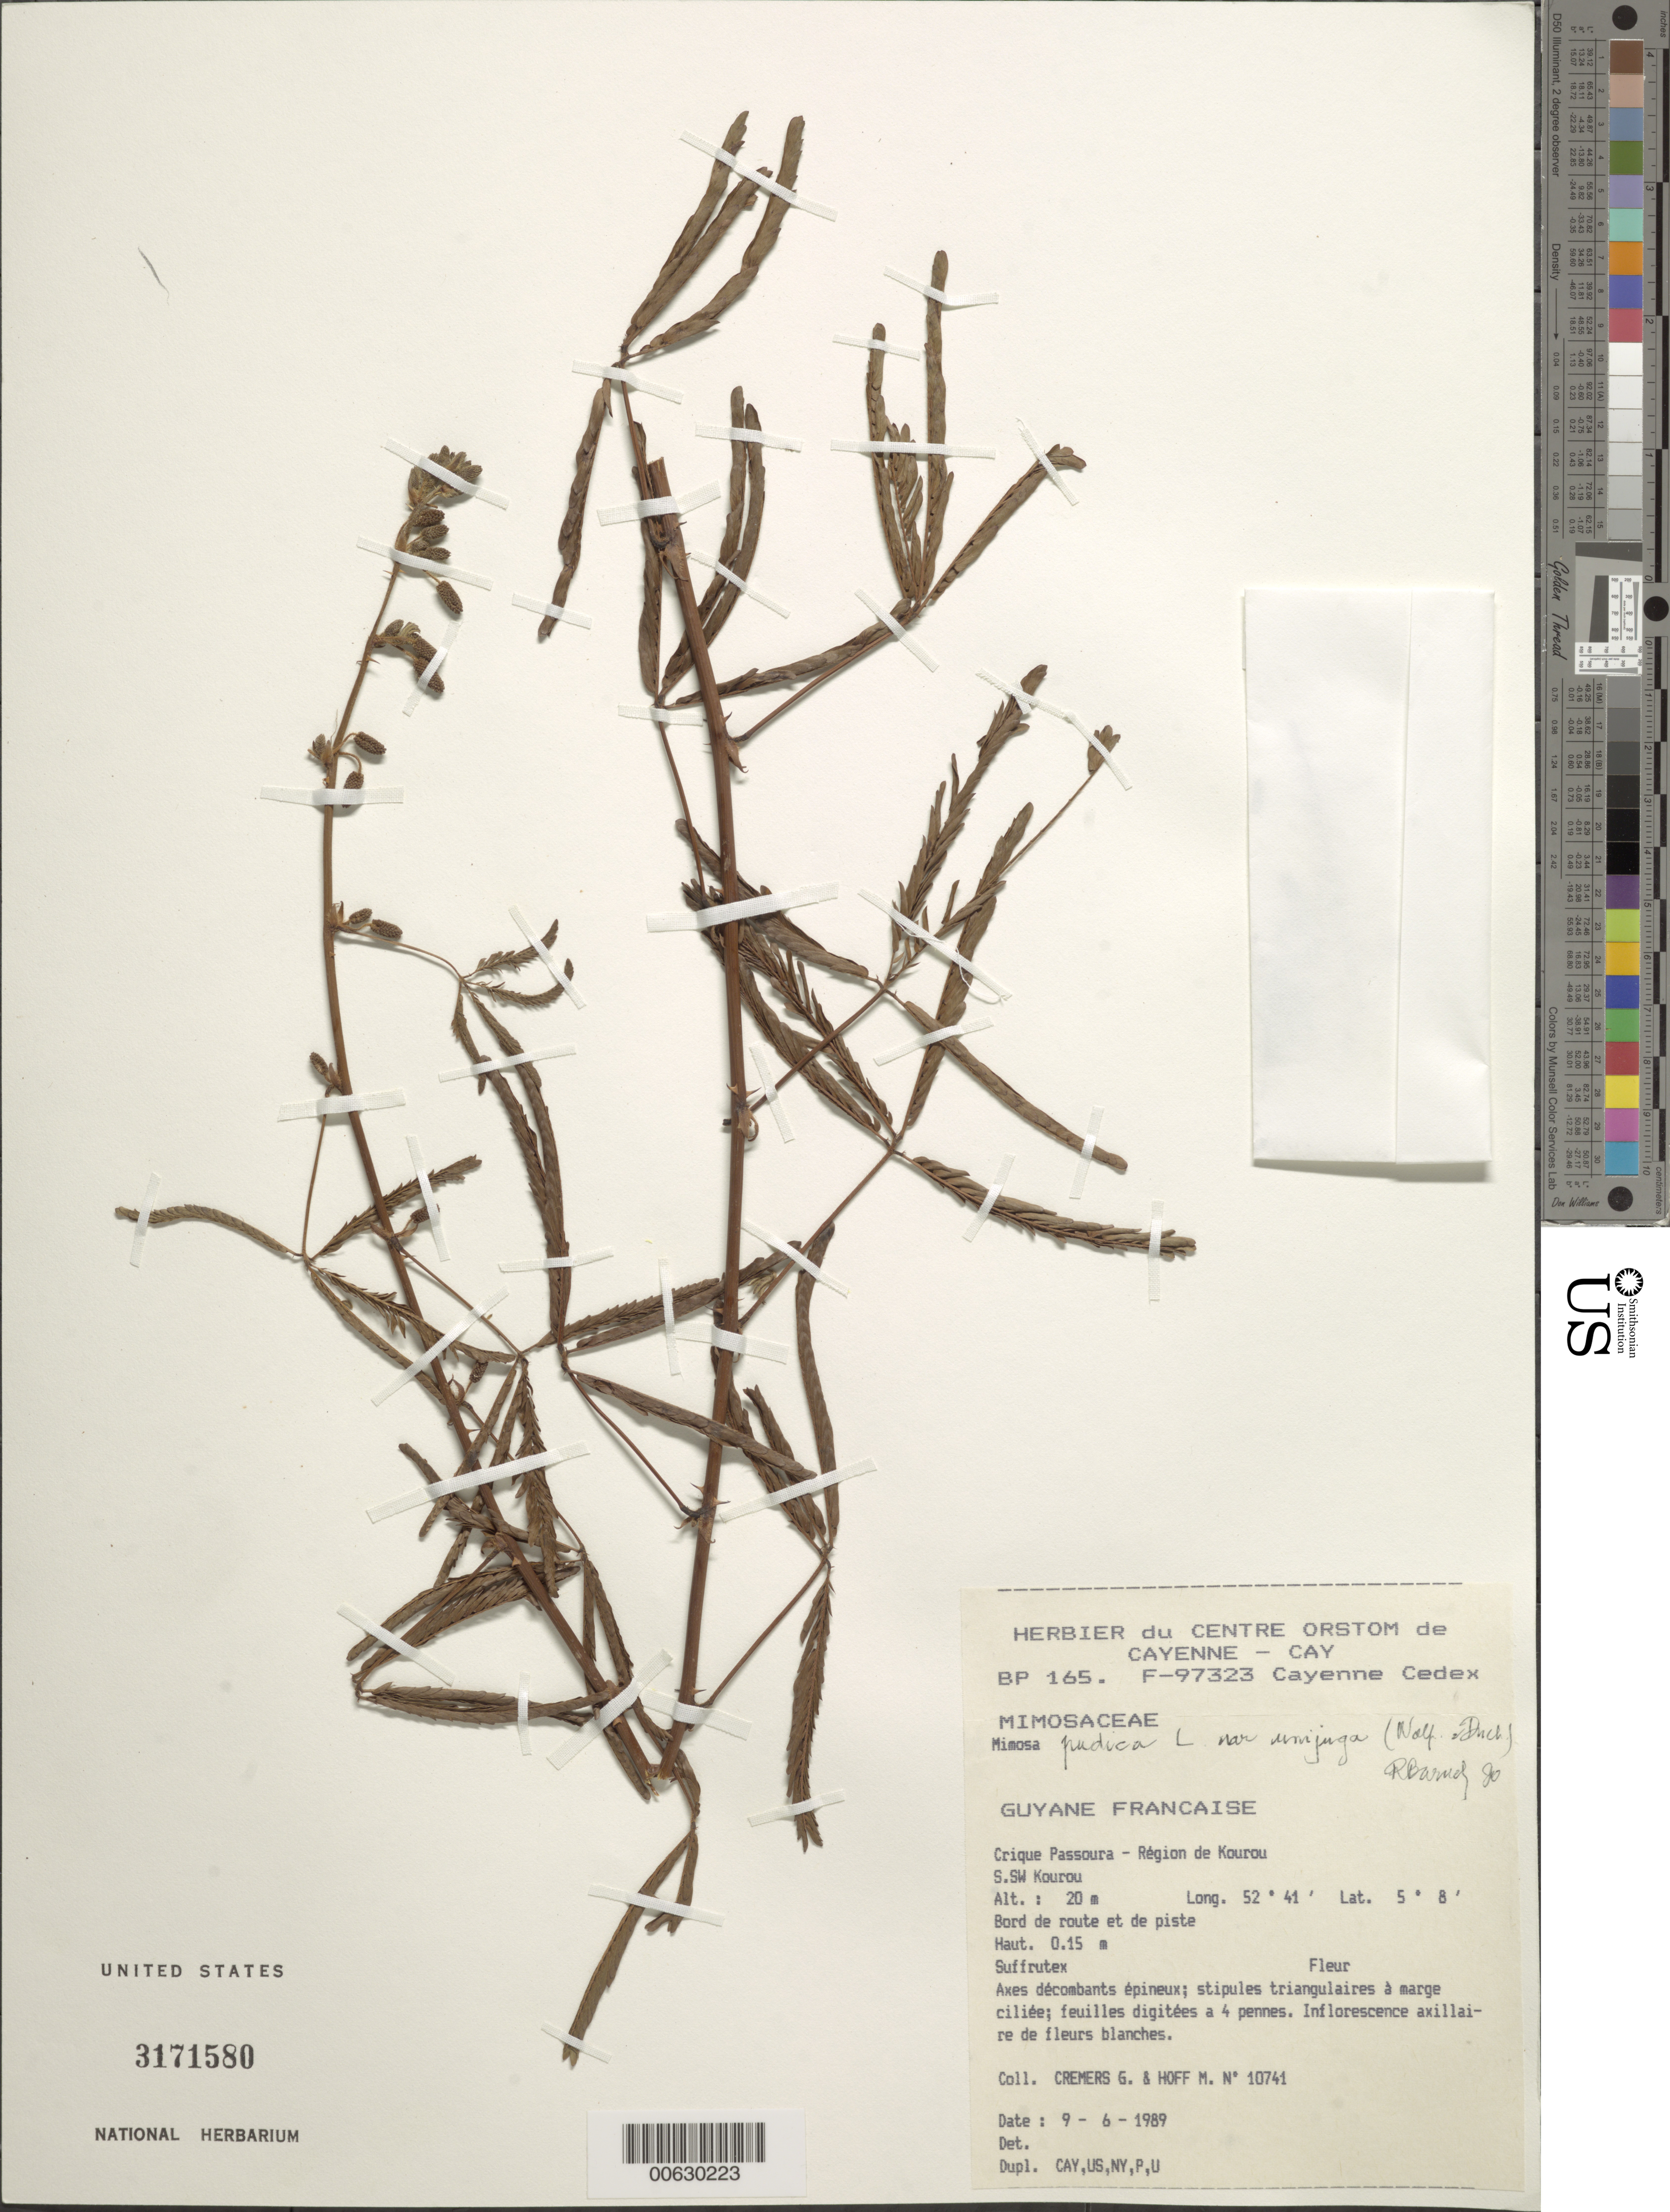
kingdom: Plantae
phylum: Tracheophyta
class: Magnoliopsida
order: Fabales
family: Fabaceae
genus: Mimosa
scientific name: Mimosa pudica var. unijuga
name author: (Walp. & Duchass.) Griseb.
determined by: Barneby, Rupert C., (NY)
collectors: G. Cremers & M. Hoff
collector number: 10741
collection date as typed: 9-Jun-89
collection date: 1989-06-09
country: French Guiana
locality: Crique Passoura, région de Kourou, SSW Kourou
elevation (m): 20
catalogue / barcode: US 3171580